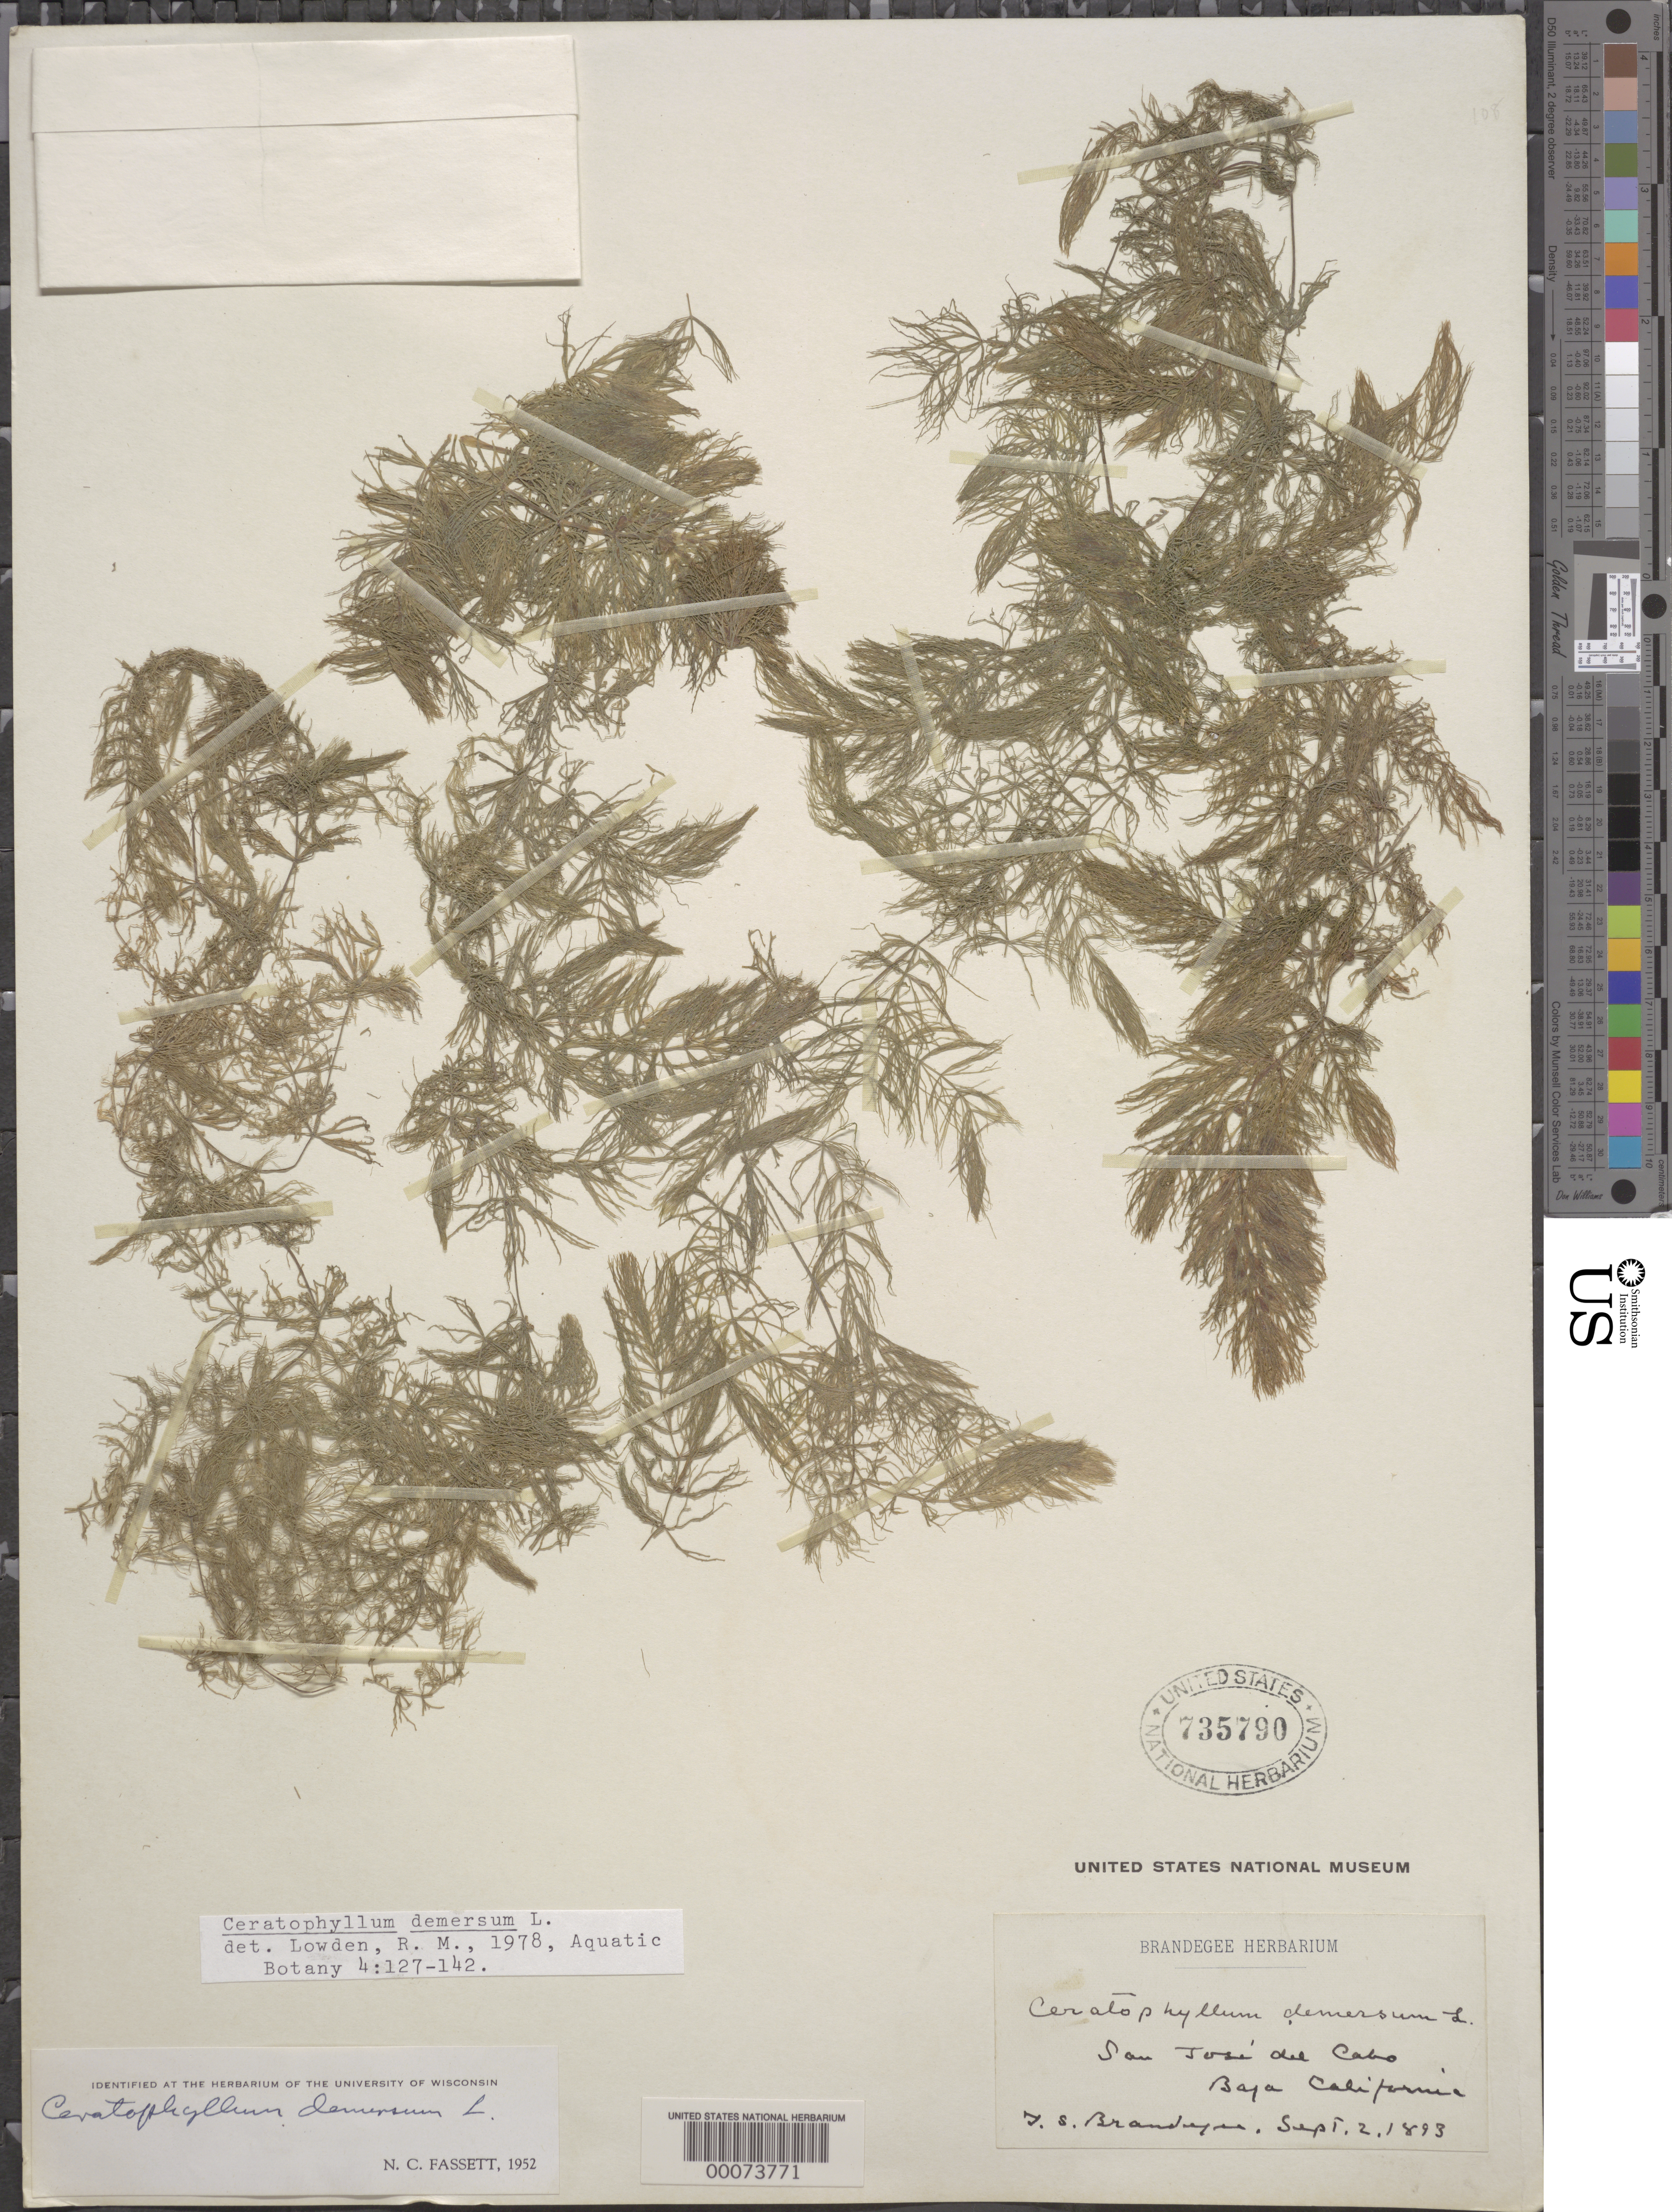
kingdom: Plantae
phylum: Tracheophyta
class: Magnoliopsida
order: Ceratophyllales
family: Ceratophyllaceae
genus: Ceratophyllum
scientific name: Ceratophyllum demersum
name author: L.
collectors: T. S. Brandegee (herbarium)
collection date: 1893-09-02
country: Mexico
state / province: Baja California Sur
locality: San José del Cabo.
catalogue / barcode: US 735790